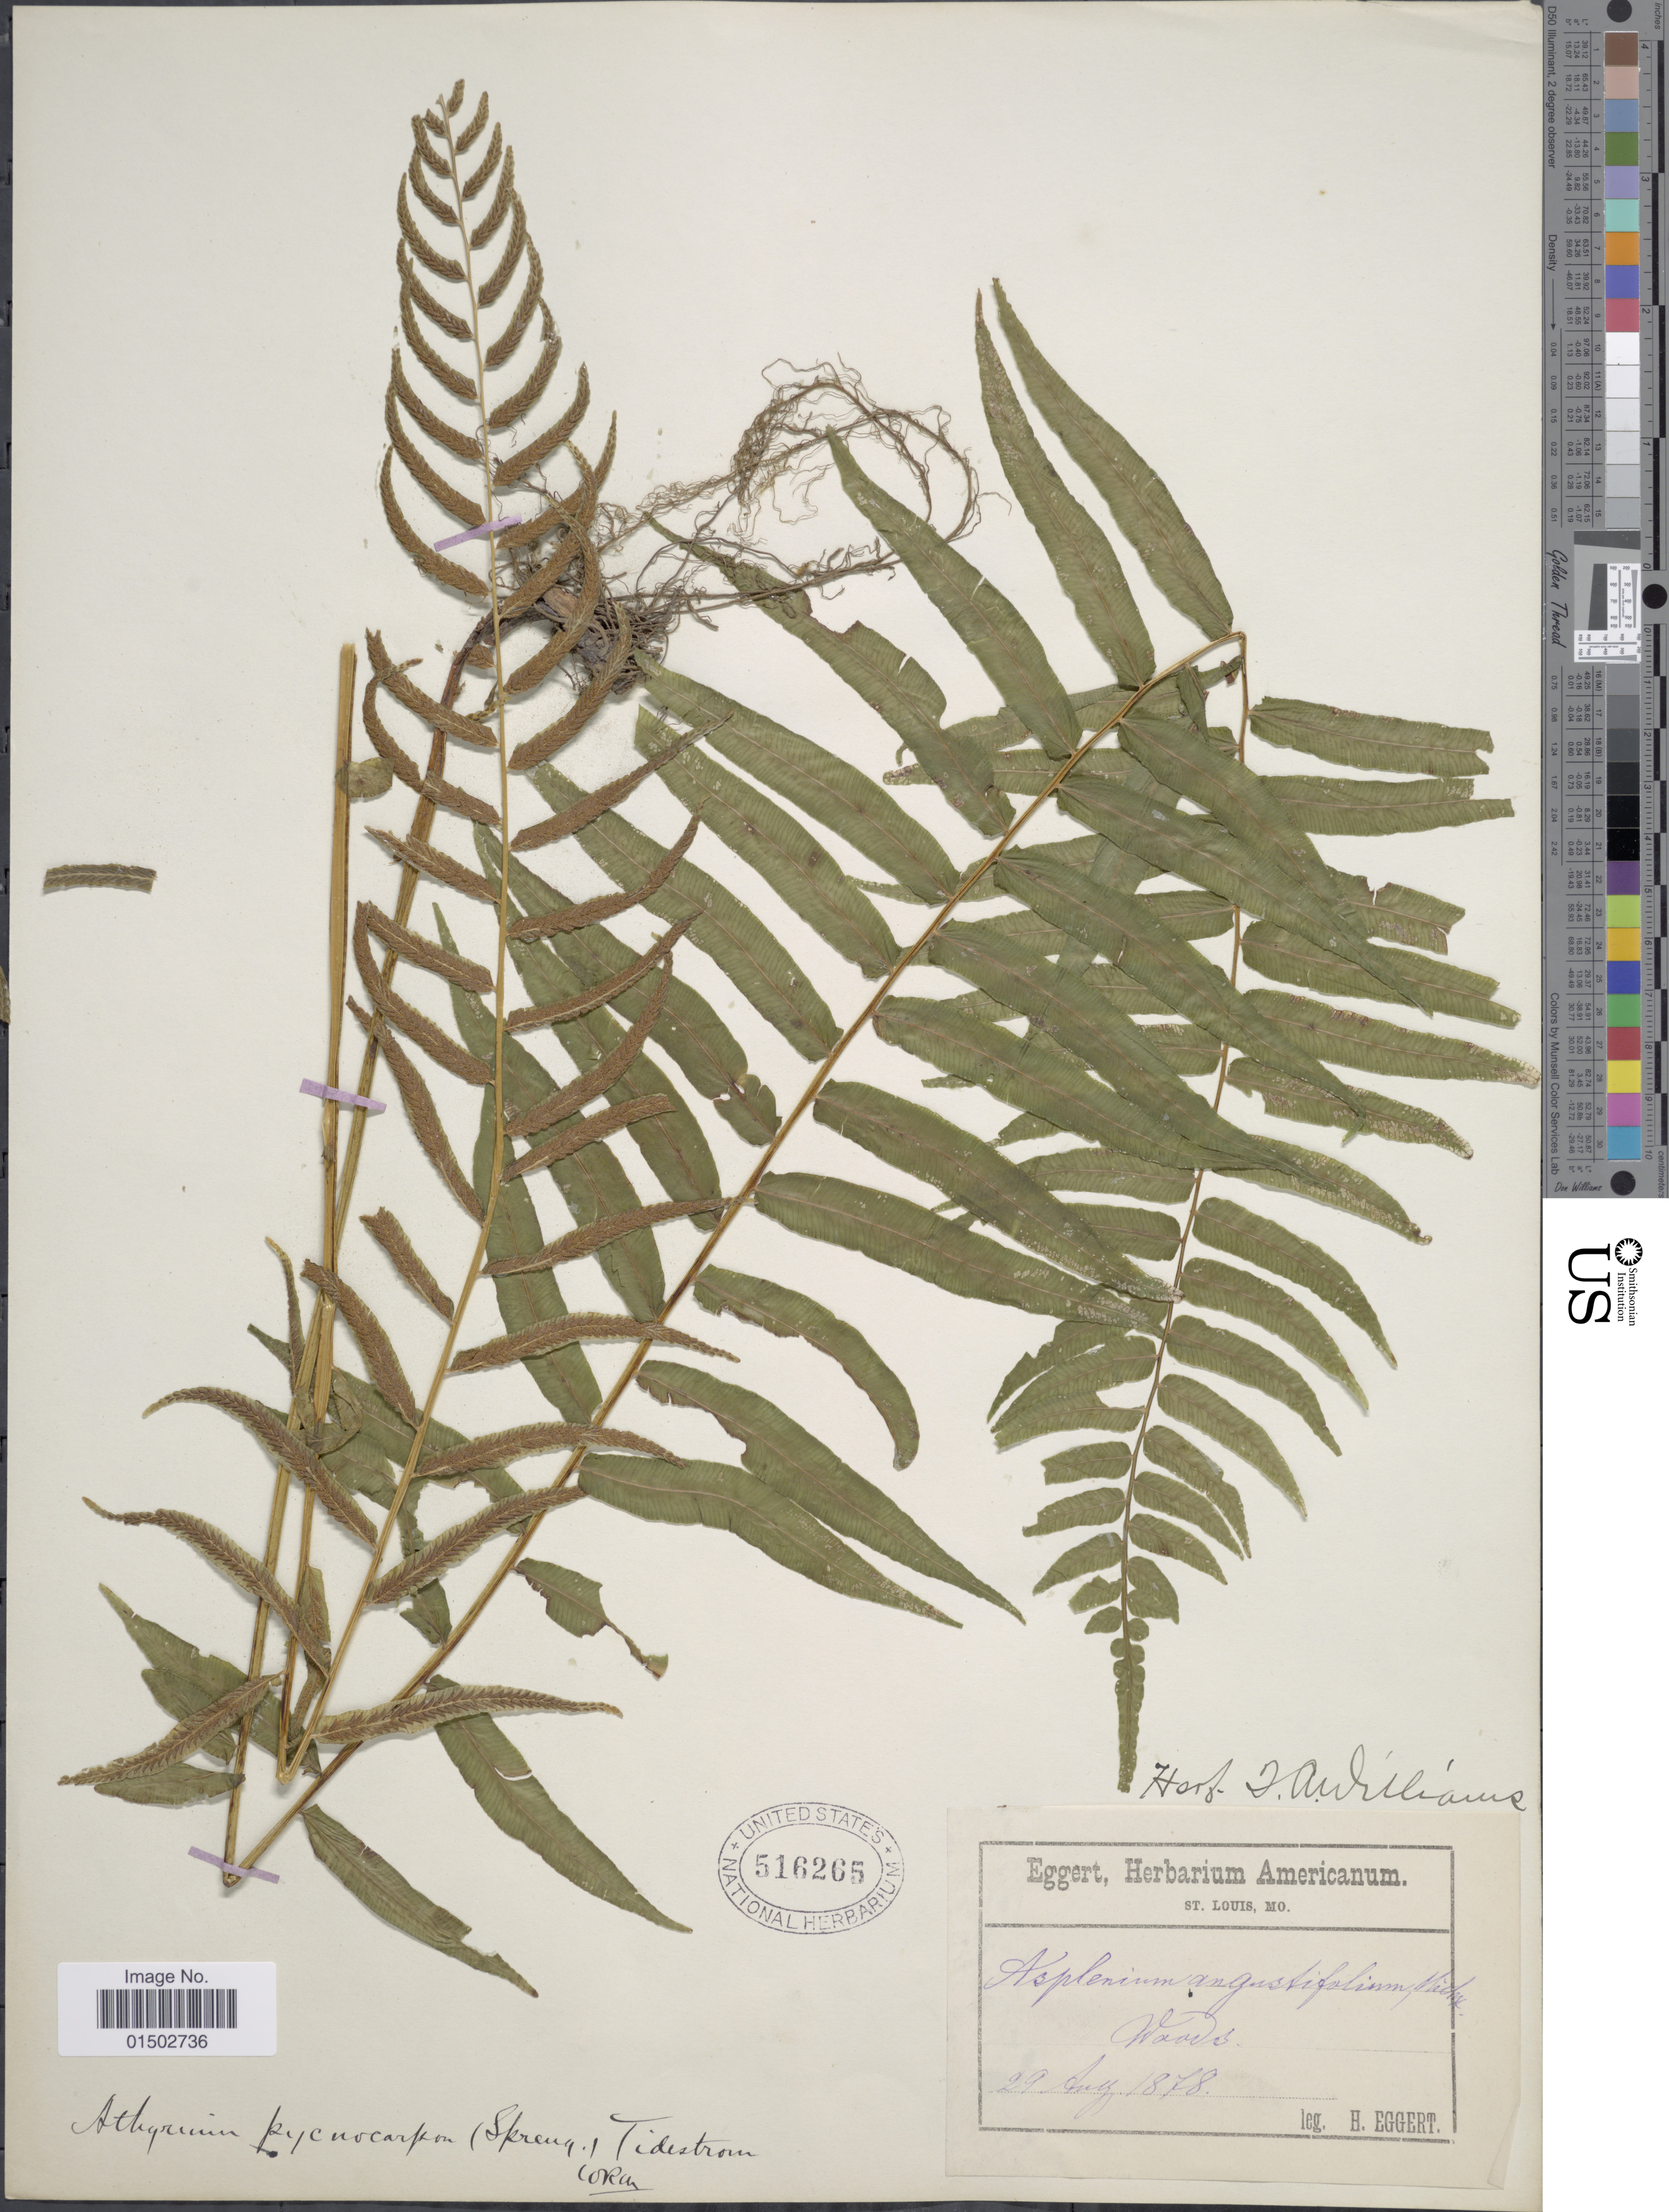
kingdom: Plantae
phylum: Tracheophyta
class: Polypodiopsida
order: Polypodiales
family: Diplaziopsidaceae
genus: Homalosorus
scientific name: Homalosorus pycnocarpos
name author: (Spreng.) Pic. Serm.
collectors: H. Eggert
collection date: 1878-08-29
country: United States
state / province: Missouri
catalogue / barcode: US 516265